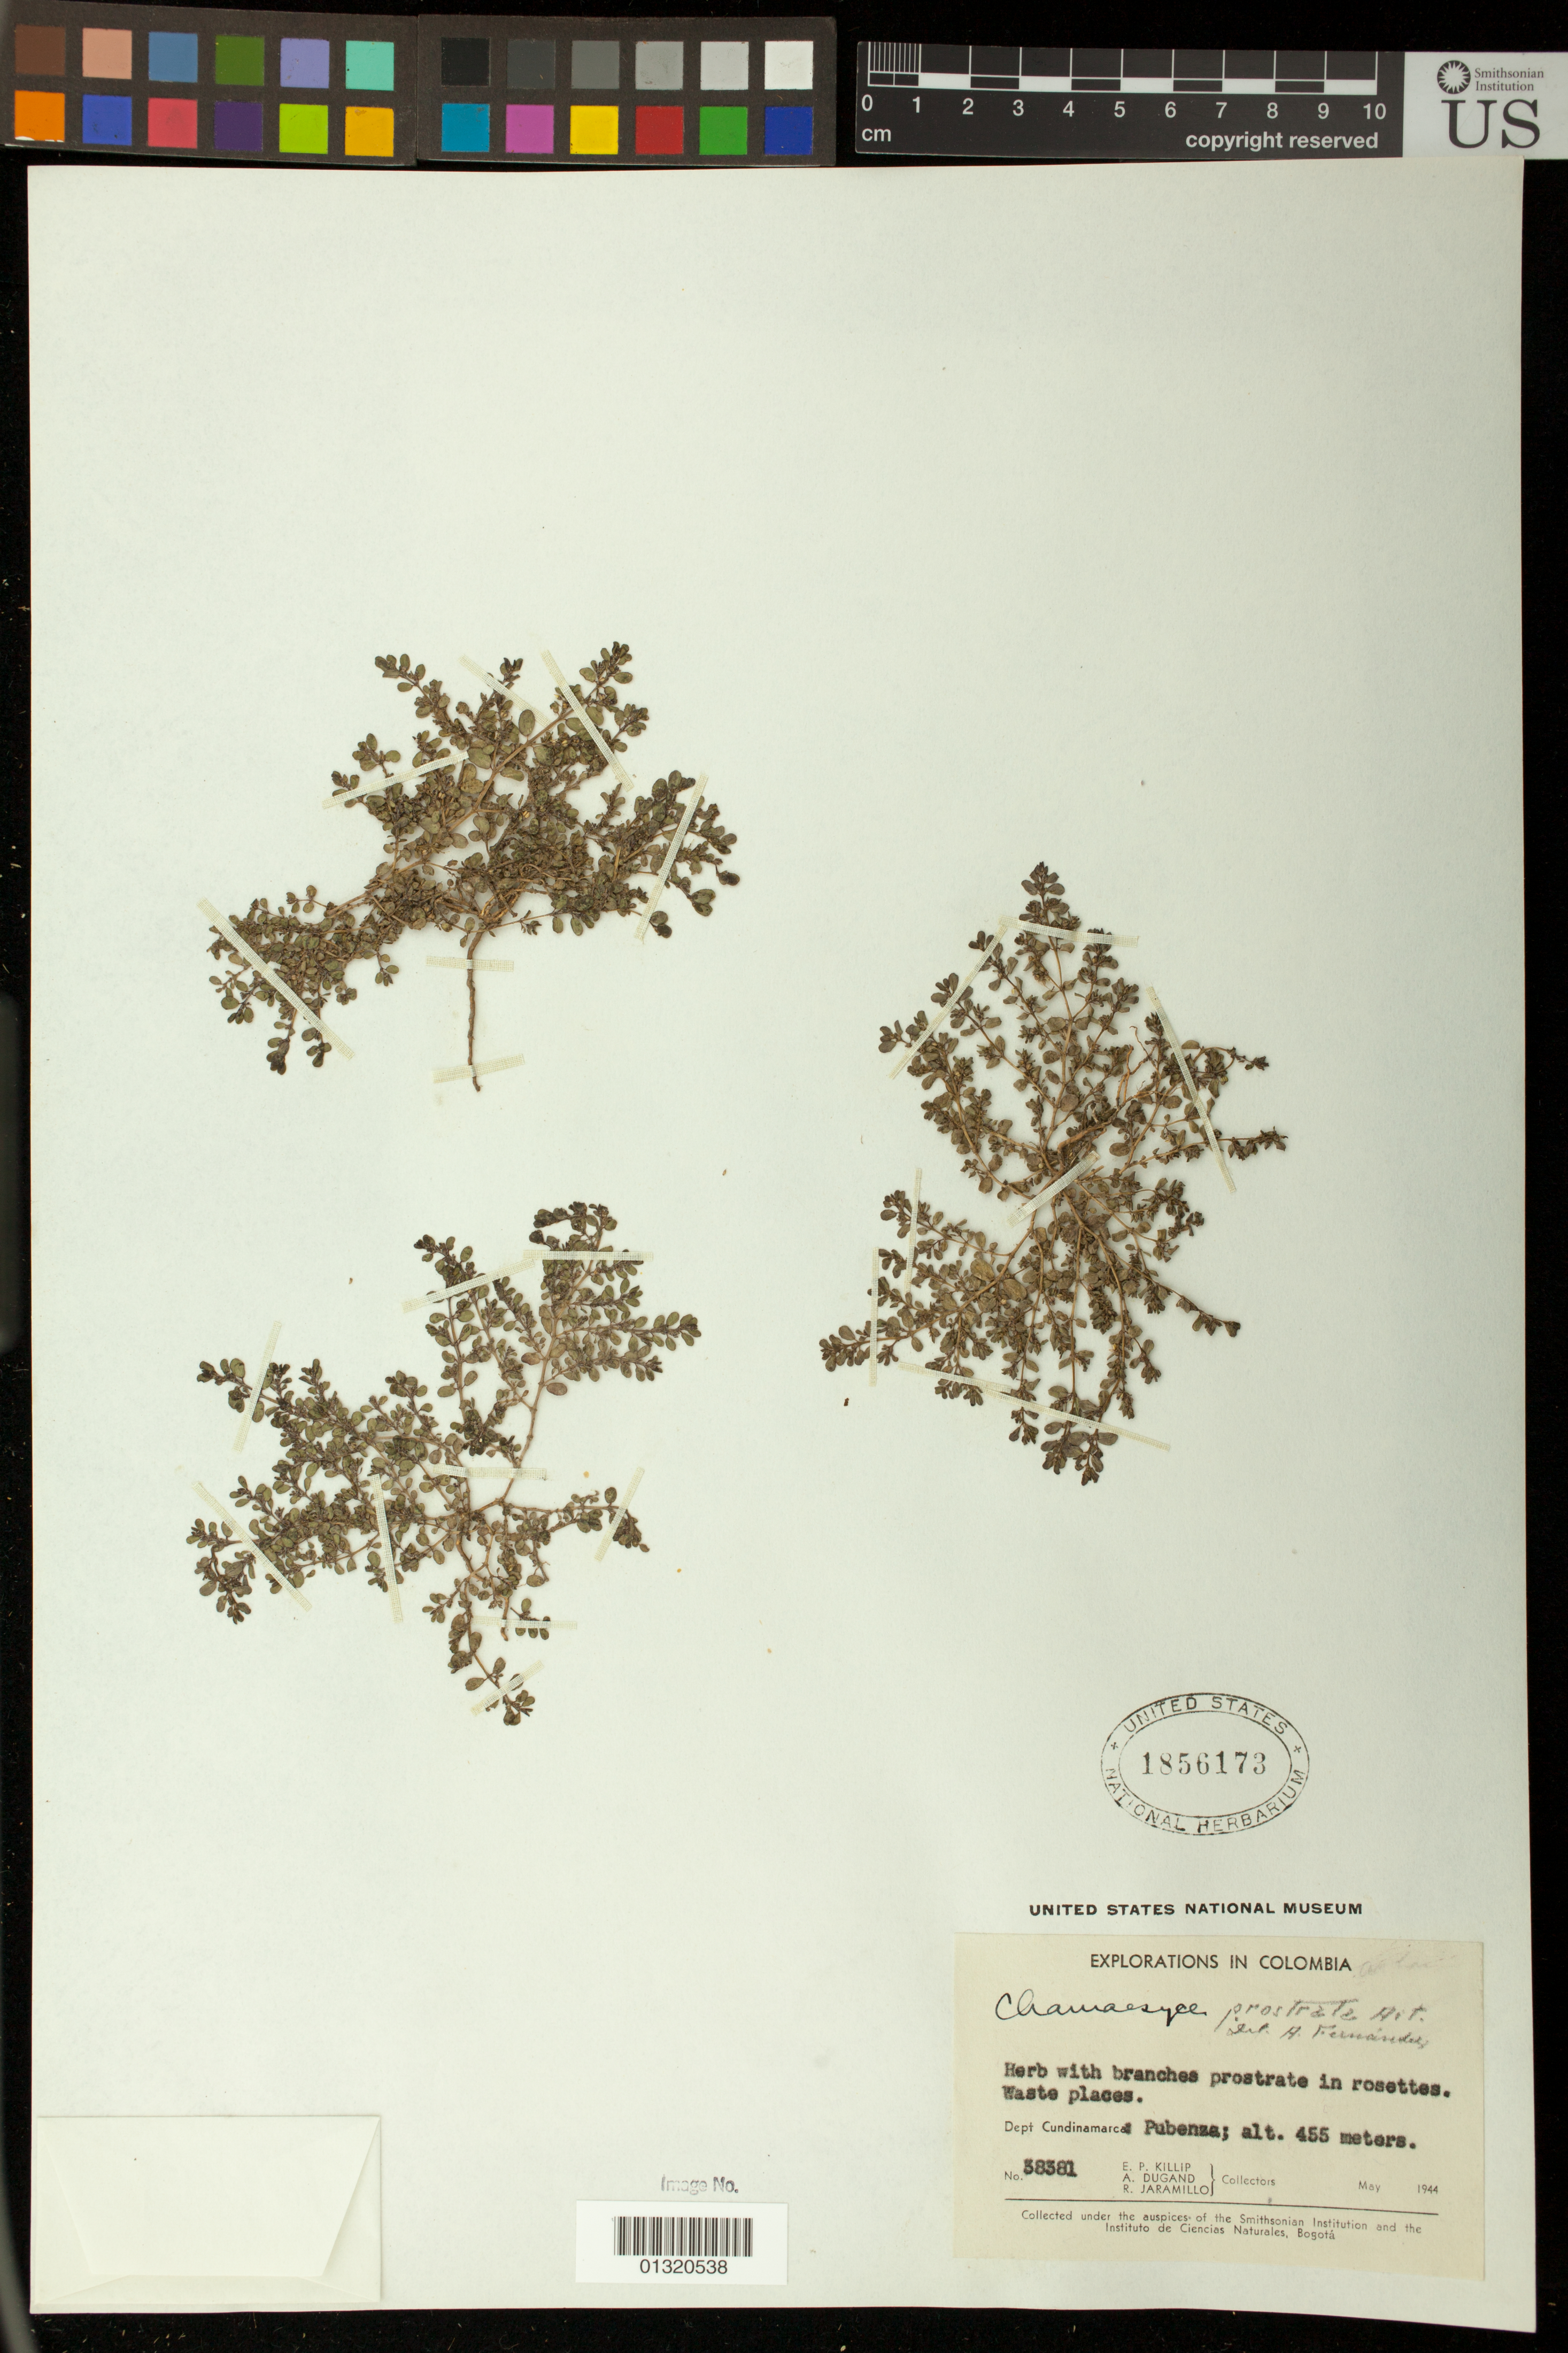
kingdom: Plantae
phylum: Tracheophyta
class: Magnoliopsida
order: Malpighiales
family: Euphorbiaceae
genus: Euphorbia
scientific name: Euphorbia prostrata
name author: Aiton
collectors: E. P. Killip & A. Dugand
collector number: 38381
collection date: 1944-05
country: Colombia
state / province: Cundinamarca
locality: Pubenza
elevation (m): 455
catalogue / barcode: US 1856173